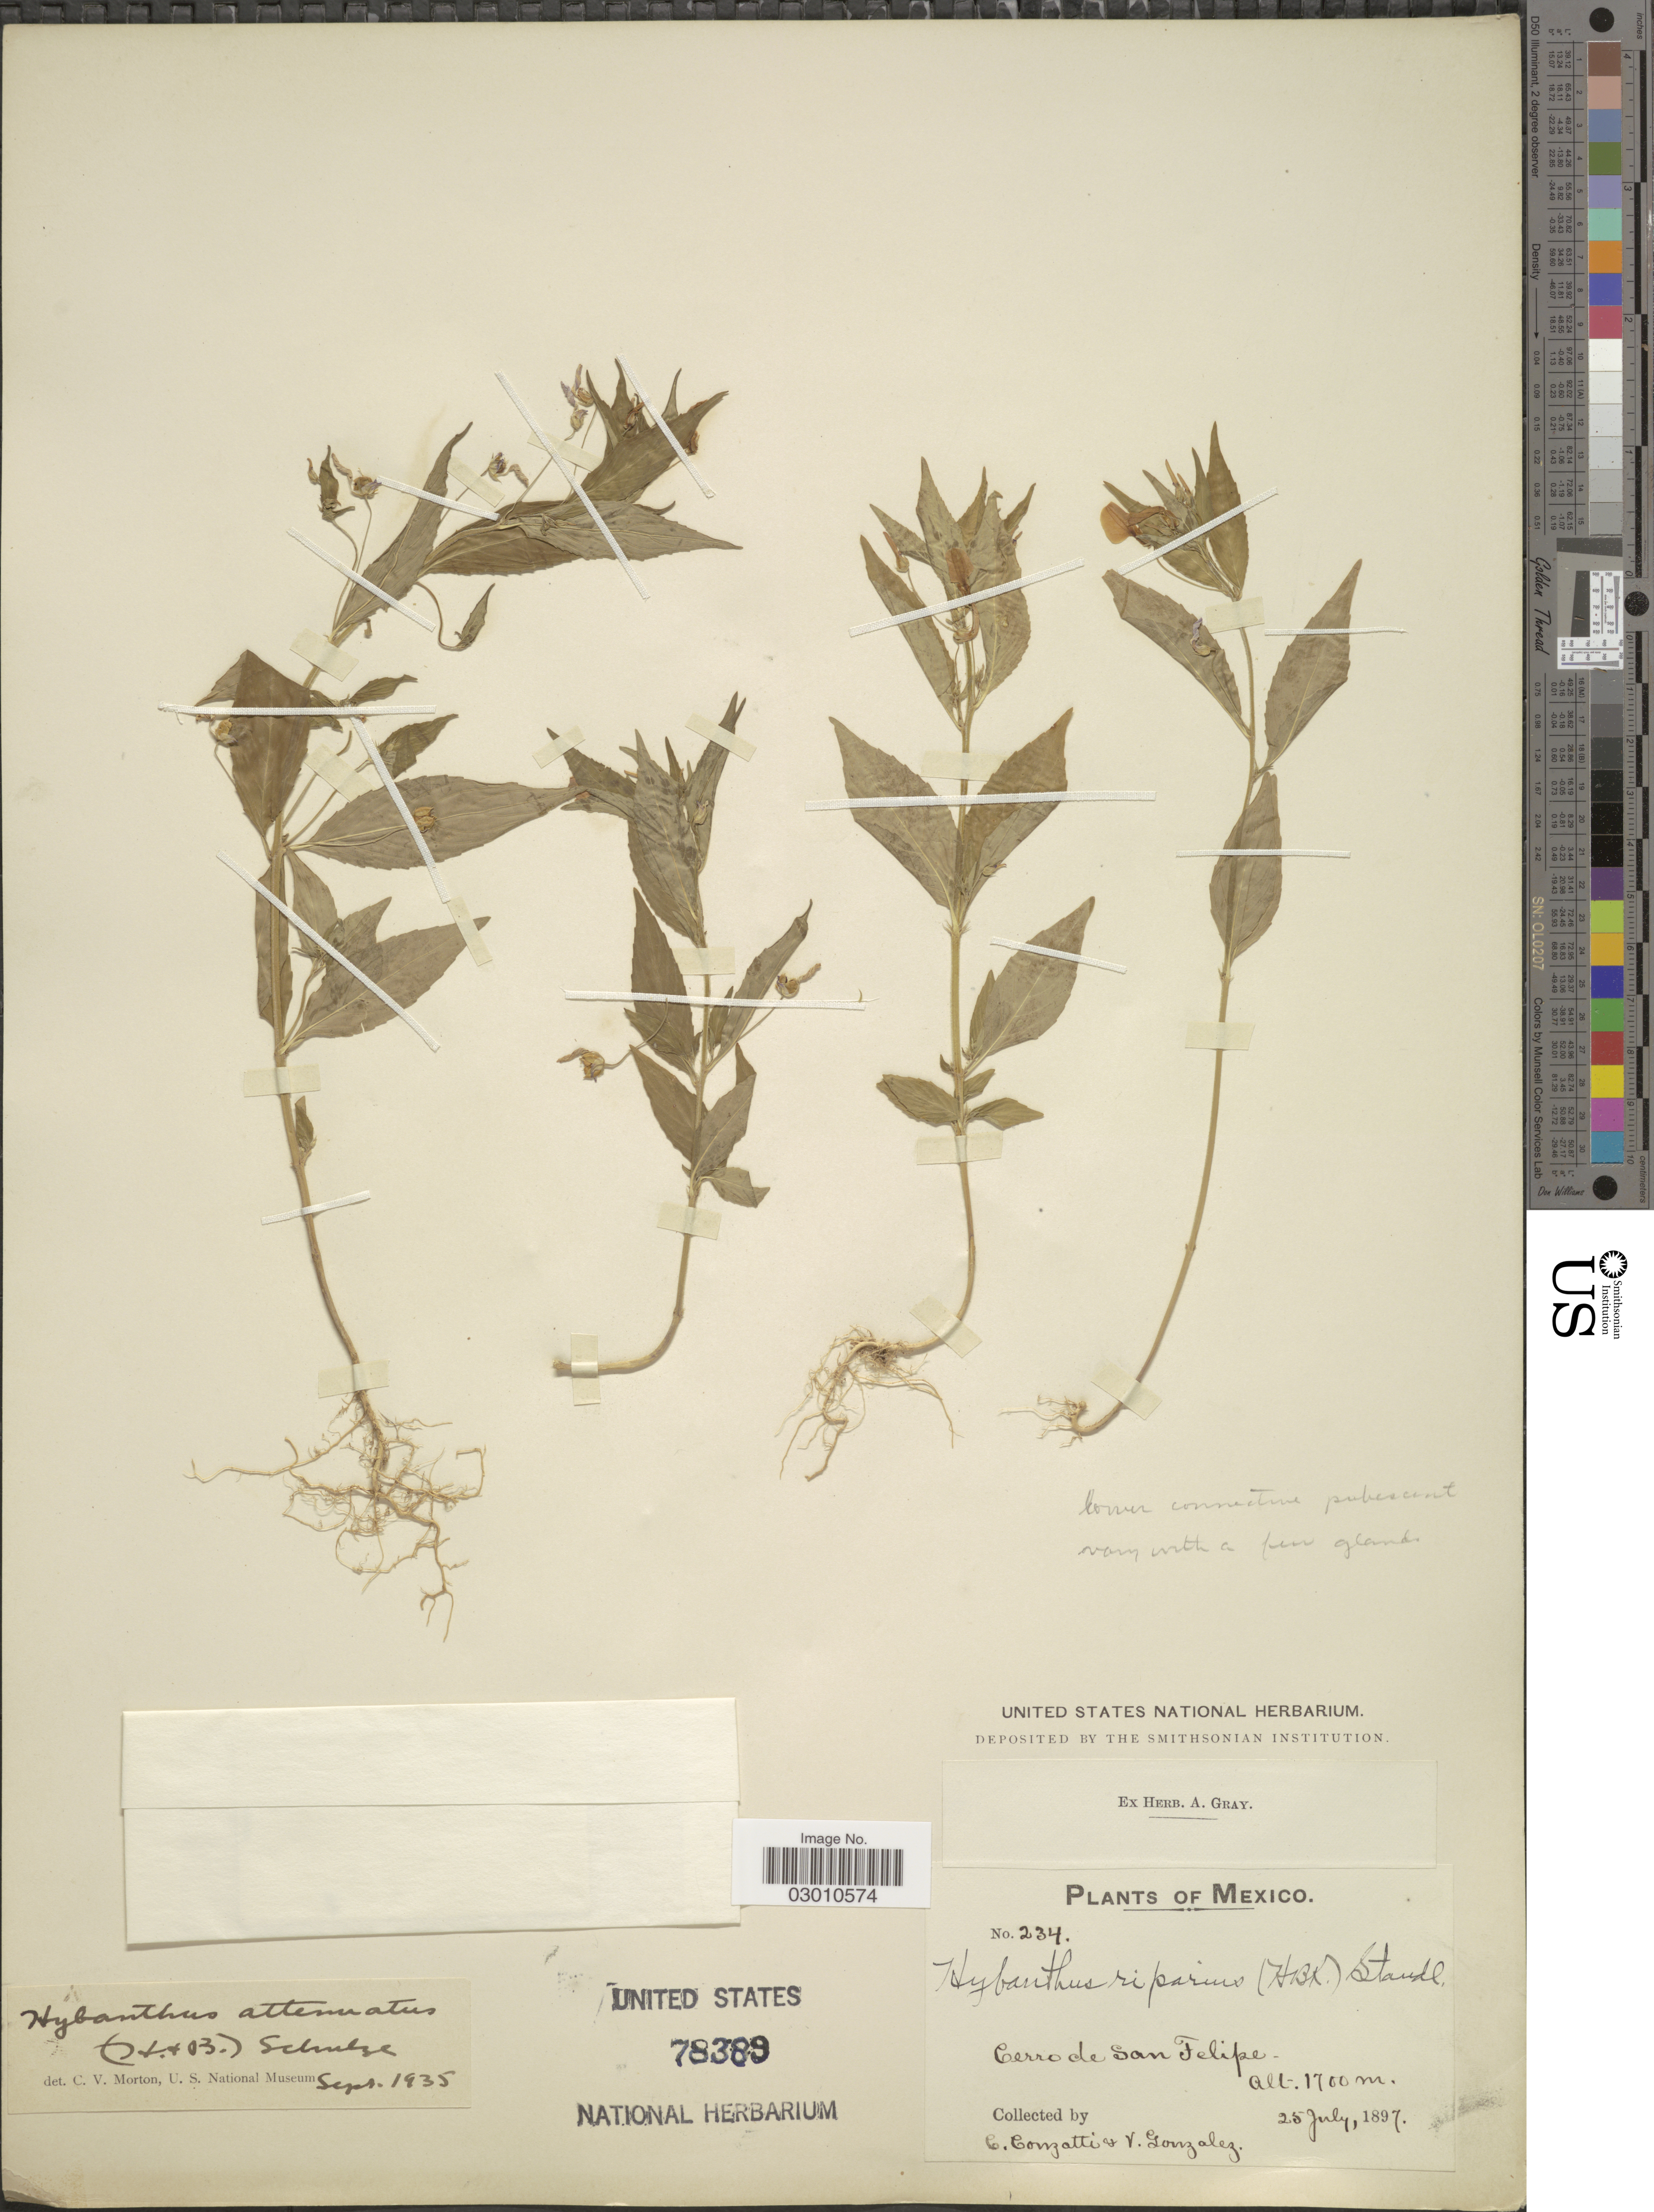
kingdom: Plantae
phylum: Tracheophyta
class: Magnoliopsida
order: Malpighiales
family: Violaceae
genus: Pombalia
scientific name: Pombalia attenuata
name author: (Humb. & Bonpl. ex Willd.) Paula-Souza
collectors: C. Conzatti & V. Gonzalez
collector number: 234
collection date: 1897-07-25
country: Mexico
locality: Cerro de San Felipe.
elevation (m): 1700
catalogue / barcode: US 78389